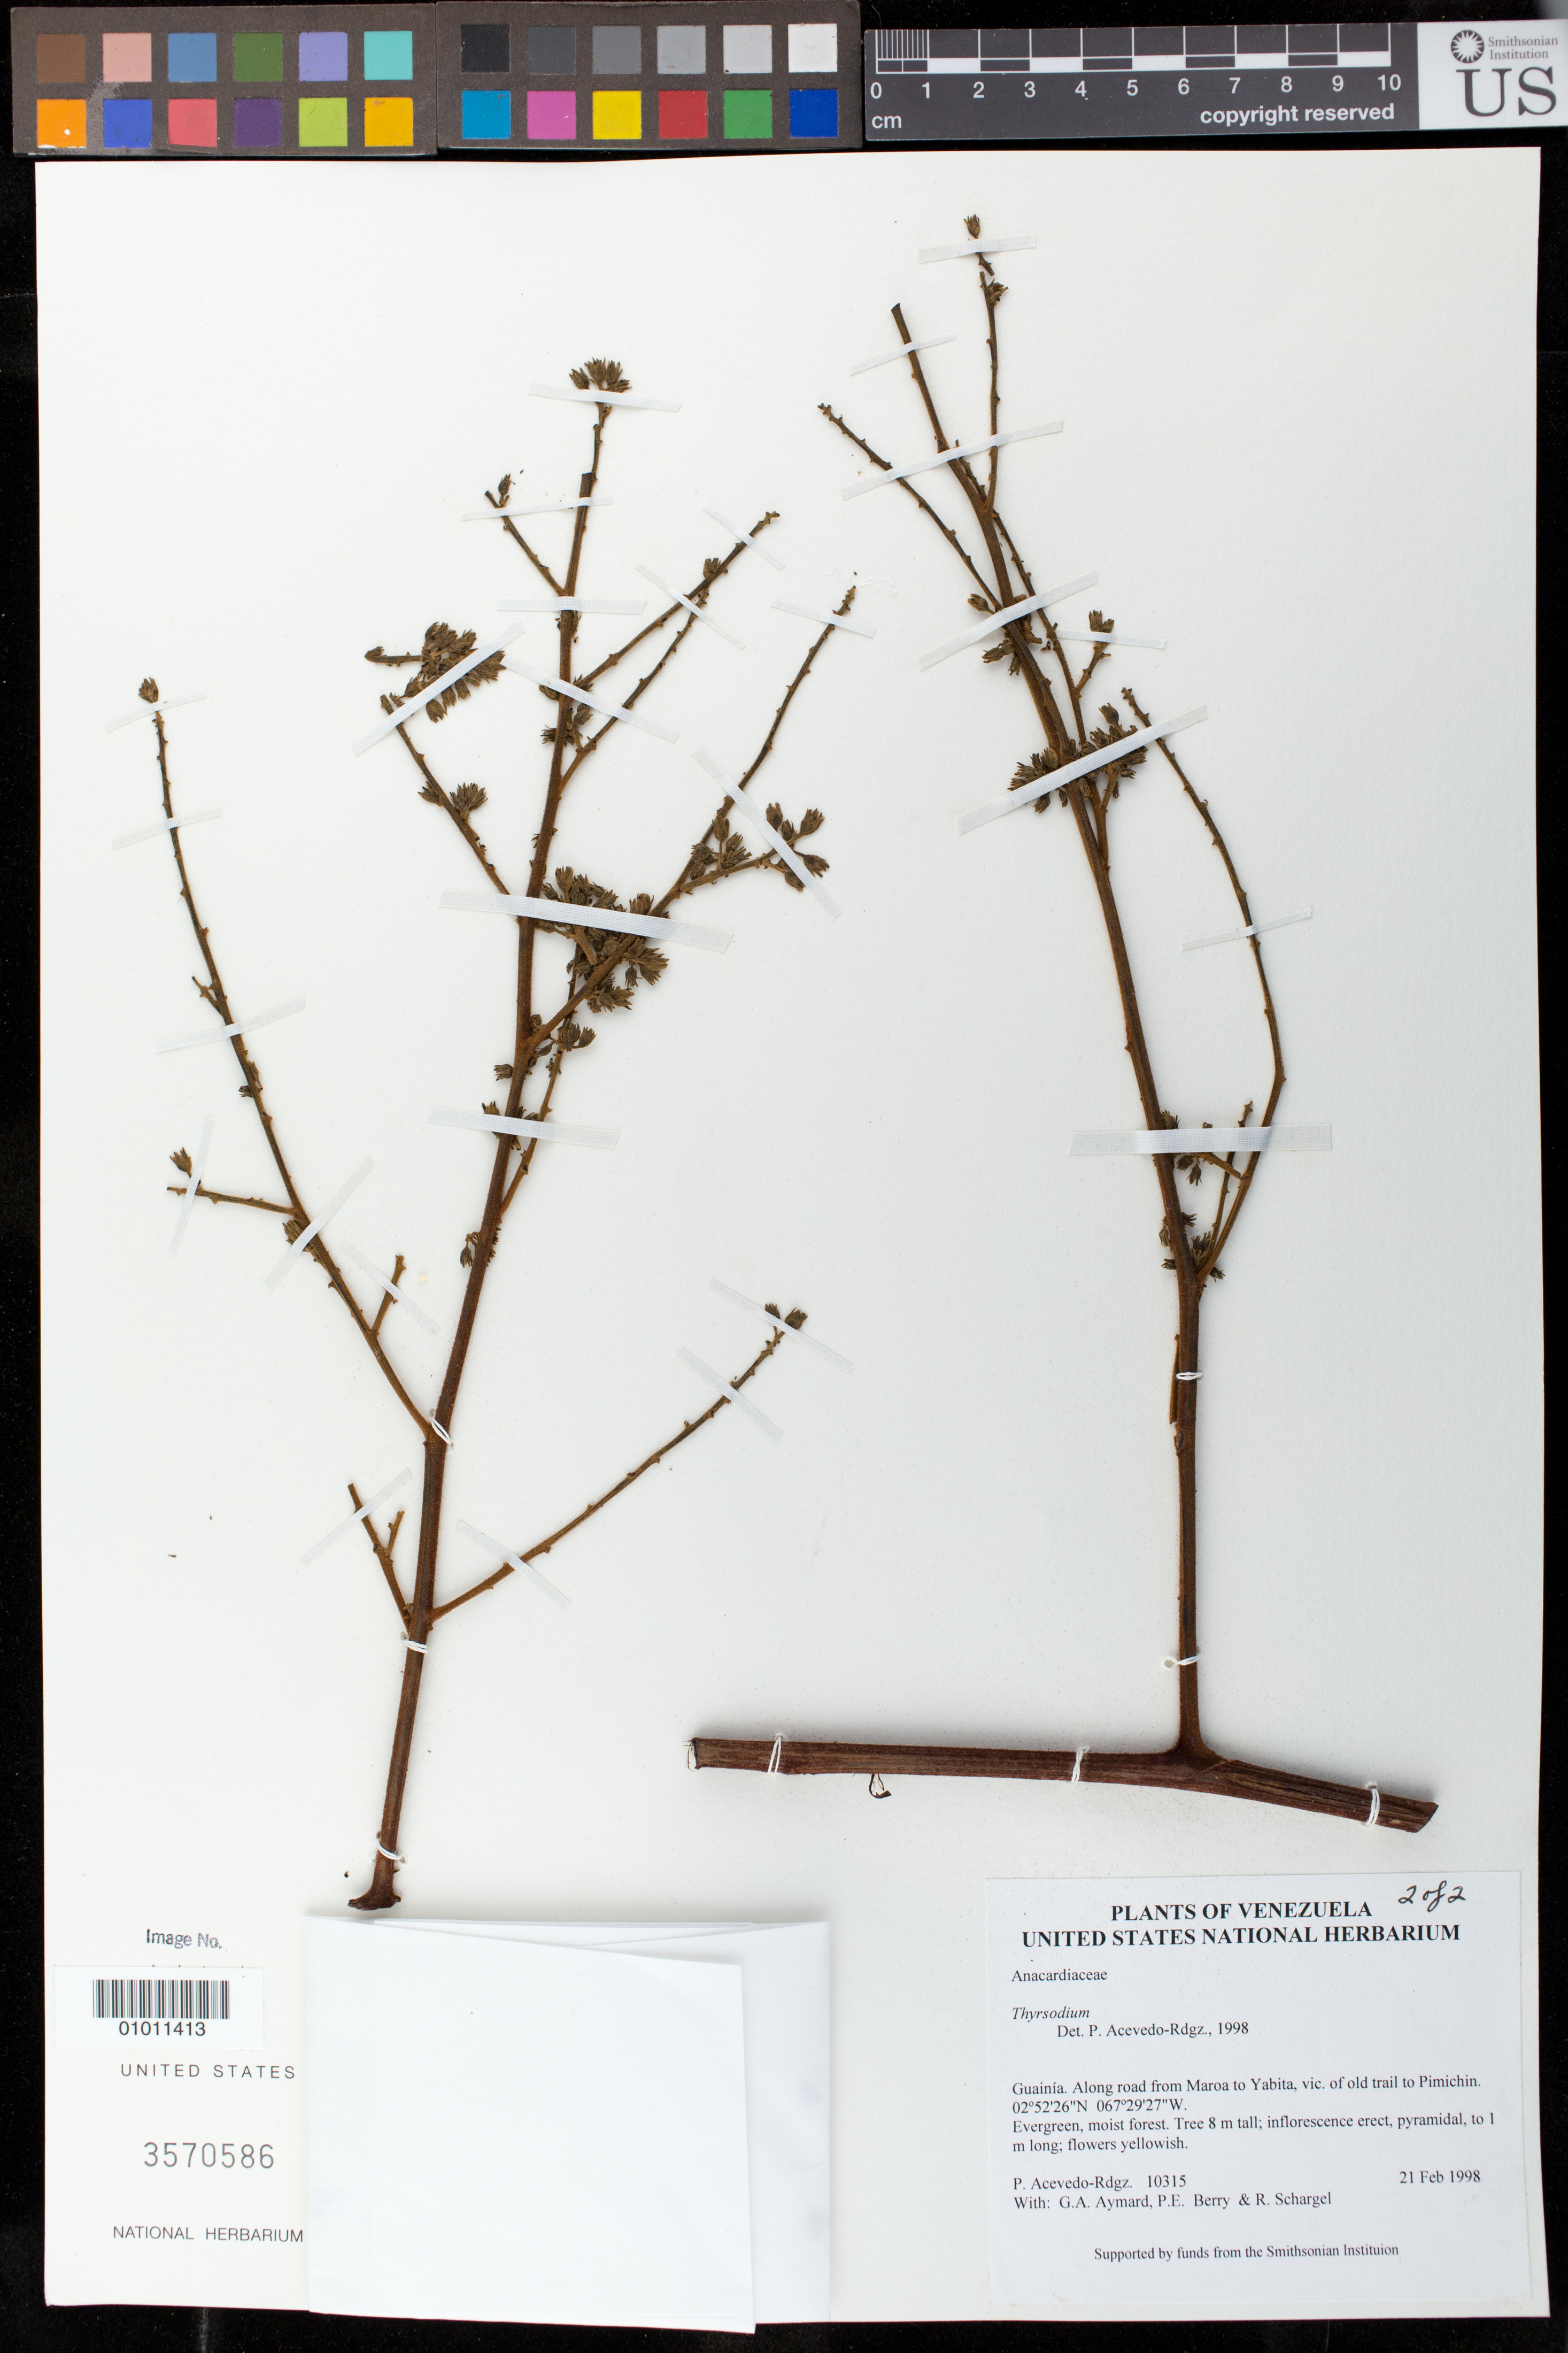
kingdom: Plantae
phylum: Tracheophyta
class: Magnoliopsida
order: Sapindales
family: Anacardiaceae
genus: Thyrsodium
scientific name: Thyrsodium sp.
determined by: Acevedo-Rodríguez, P., (BOT), Smithsonian Institution - National Museum of Natural History (UNITED STATES)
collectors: P. Acevedo-Rodr., P. E. Berry, G. A. Aymard & R. Schargel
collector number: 10315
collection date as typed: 21 Feb 1998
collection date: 1998-02-21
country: Venezuela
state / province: Amazonas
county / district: Maroa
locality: Along road from Maroa to Yabita, vic. of old trail to Pimichin.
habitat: Evergreen, moist forest.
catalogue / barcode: US 3570586